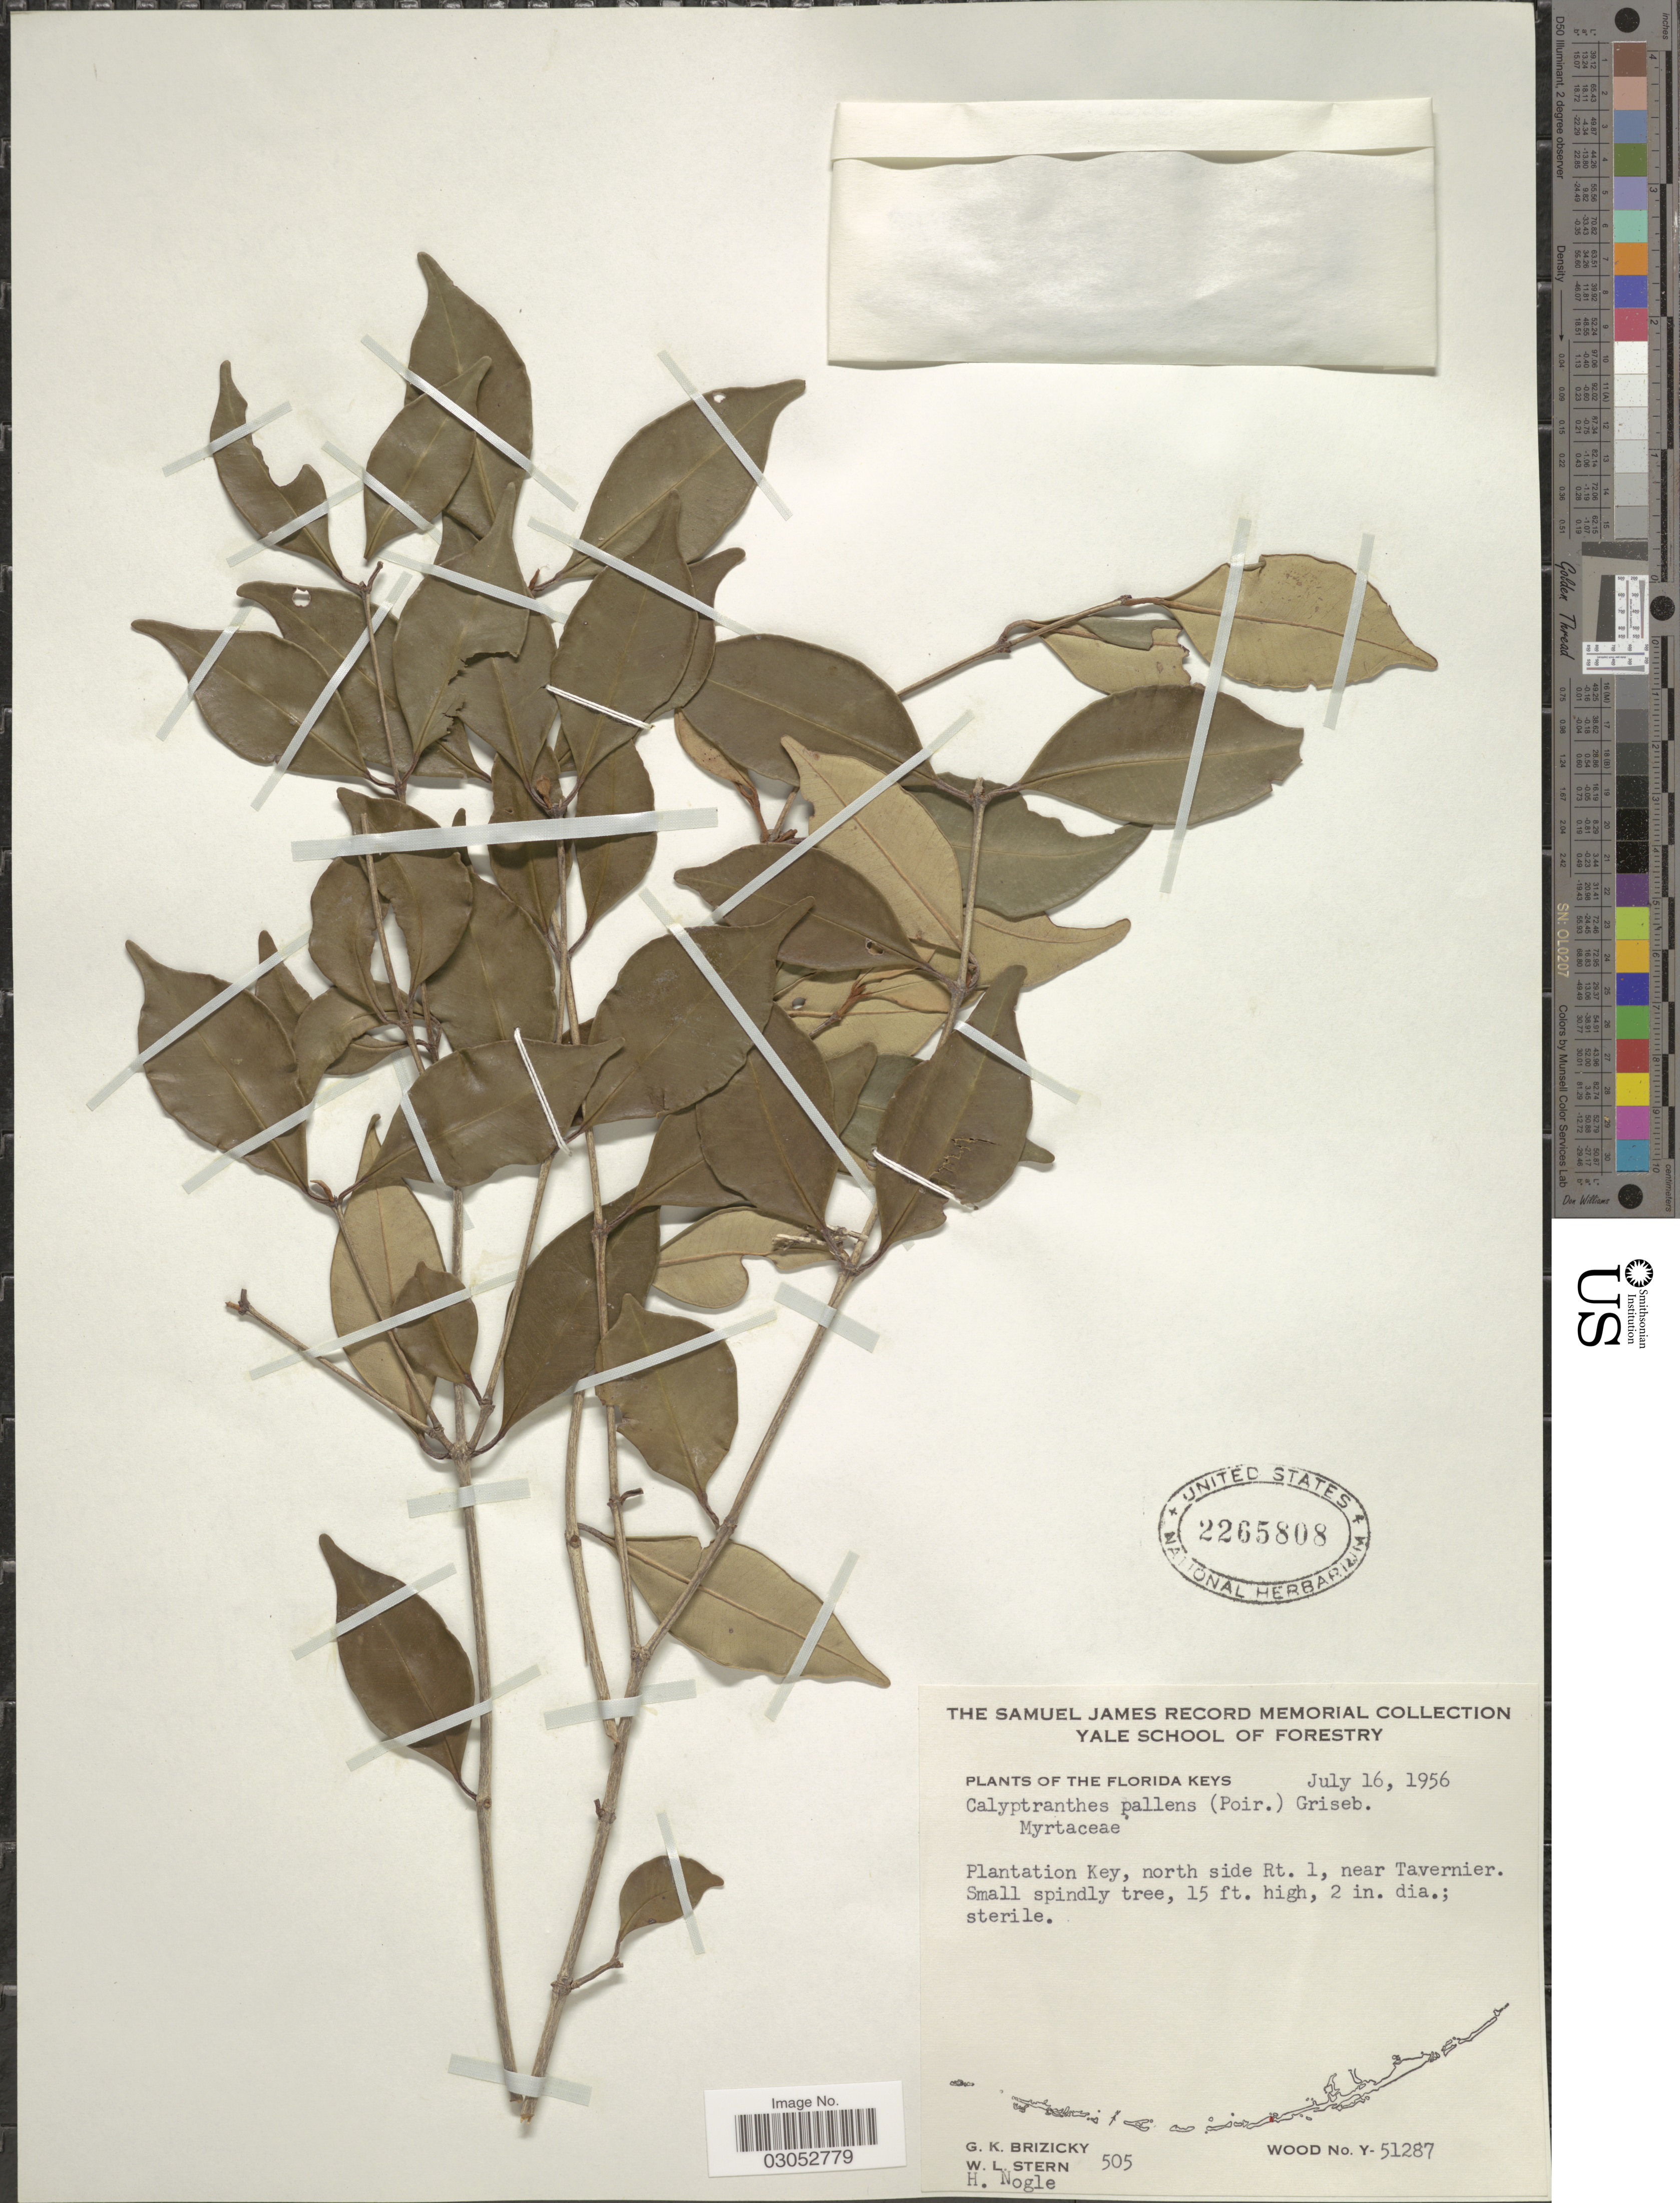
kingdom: Plantae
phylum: Tracheophyta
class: Magnoliopsida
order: Myrtales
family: Myrtaceae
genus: Myrcia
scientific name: Myrcia neopallens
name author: A.R. Lourenço & E. Lucas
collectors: G. K. Brizicky, W. L. Stern & H. Nogle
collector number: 505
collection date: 1956-07-16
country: United States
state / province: Florida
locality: The Florida Keys. Plantation Key, north side Rt. 1, near Tavernier.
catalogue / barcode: US 2265808